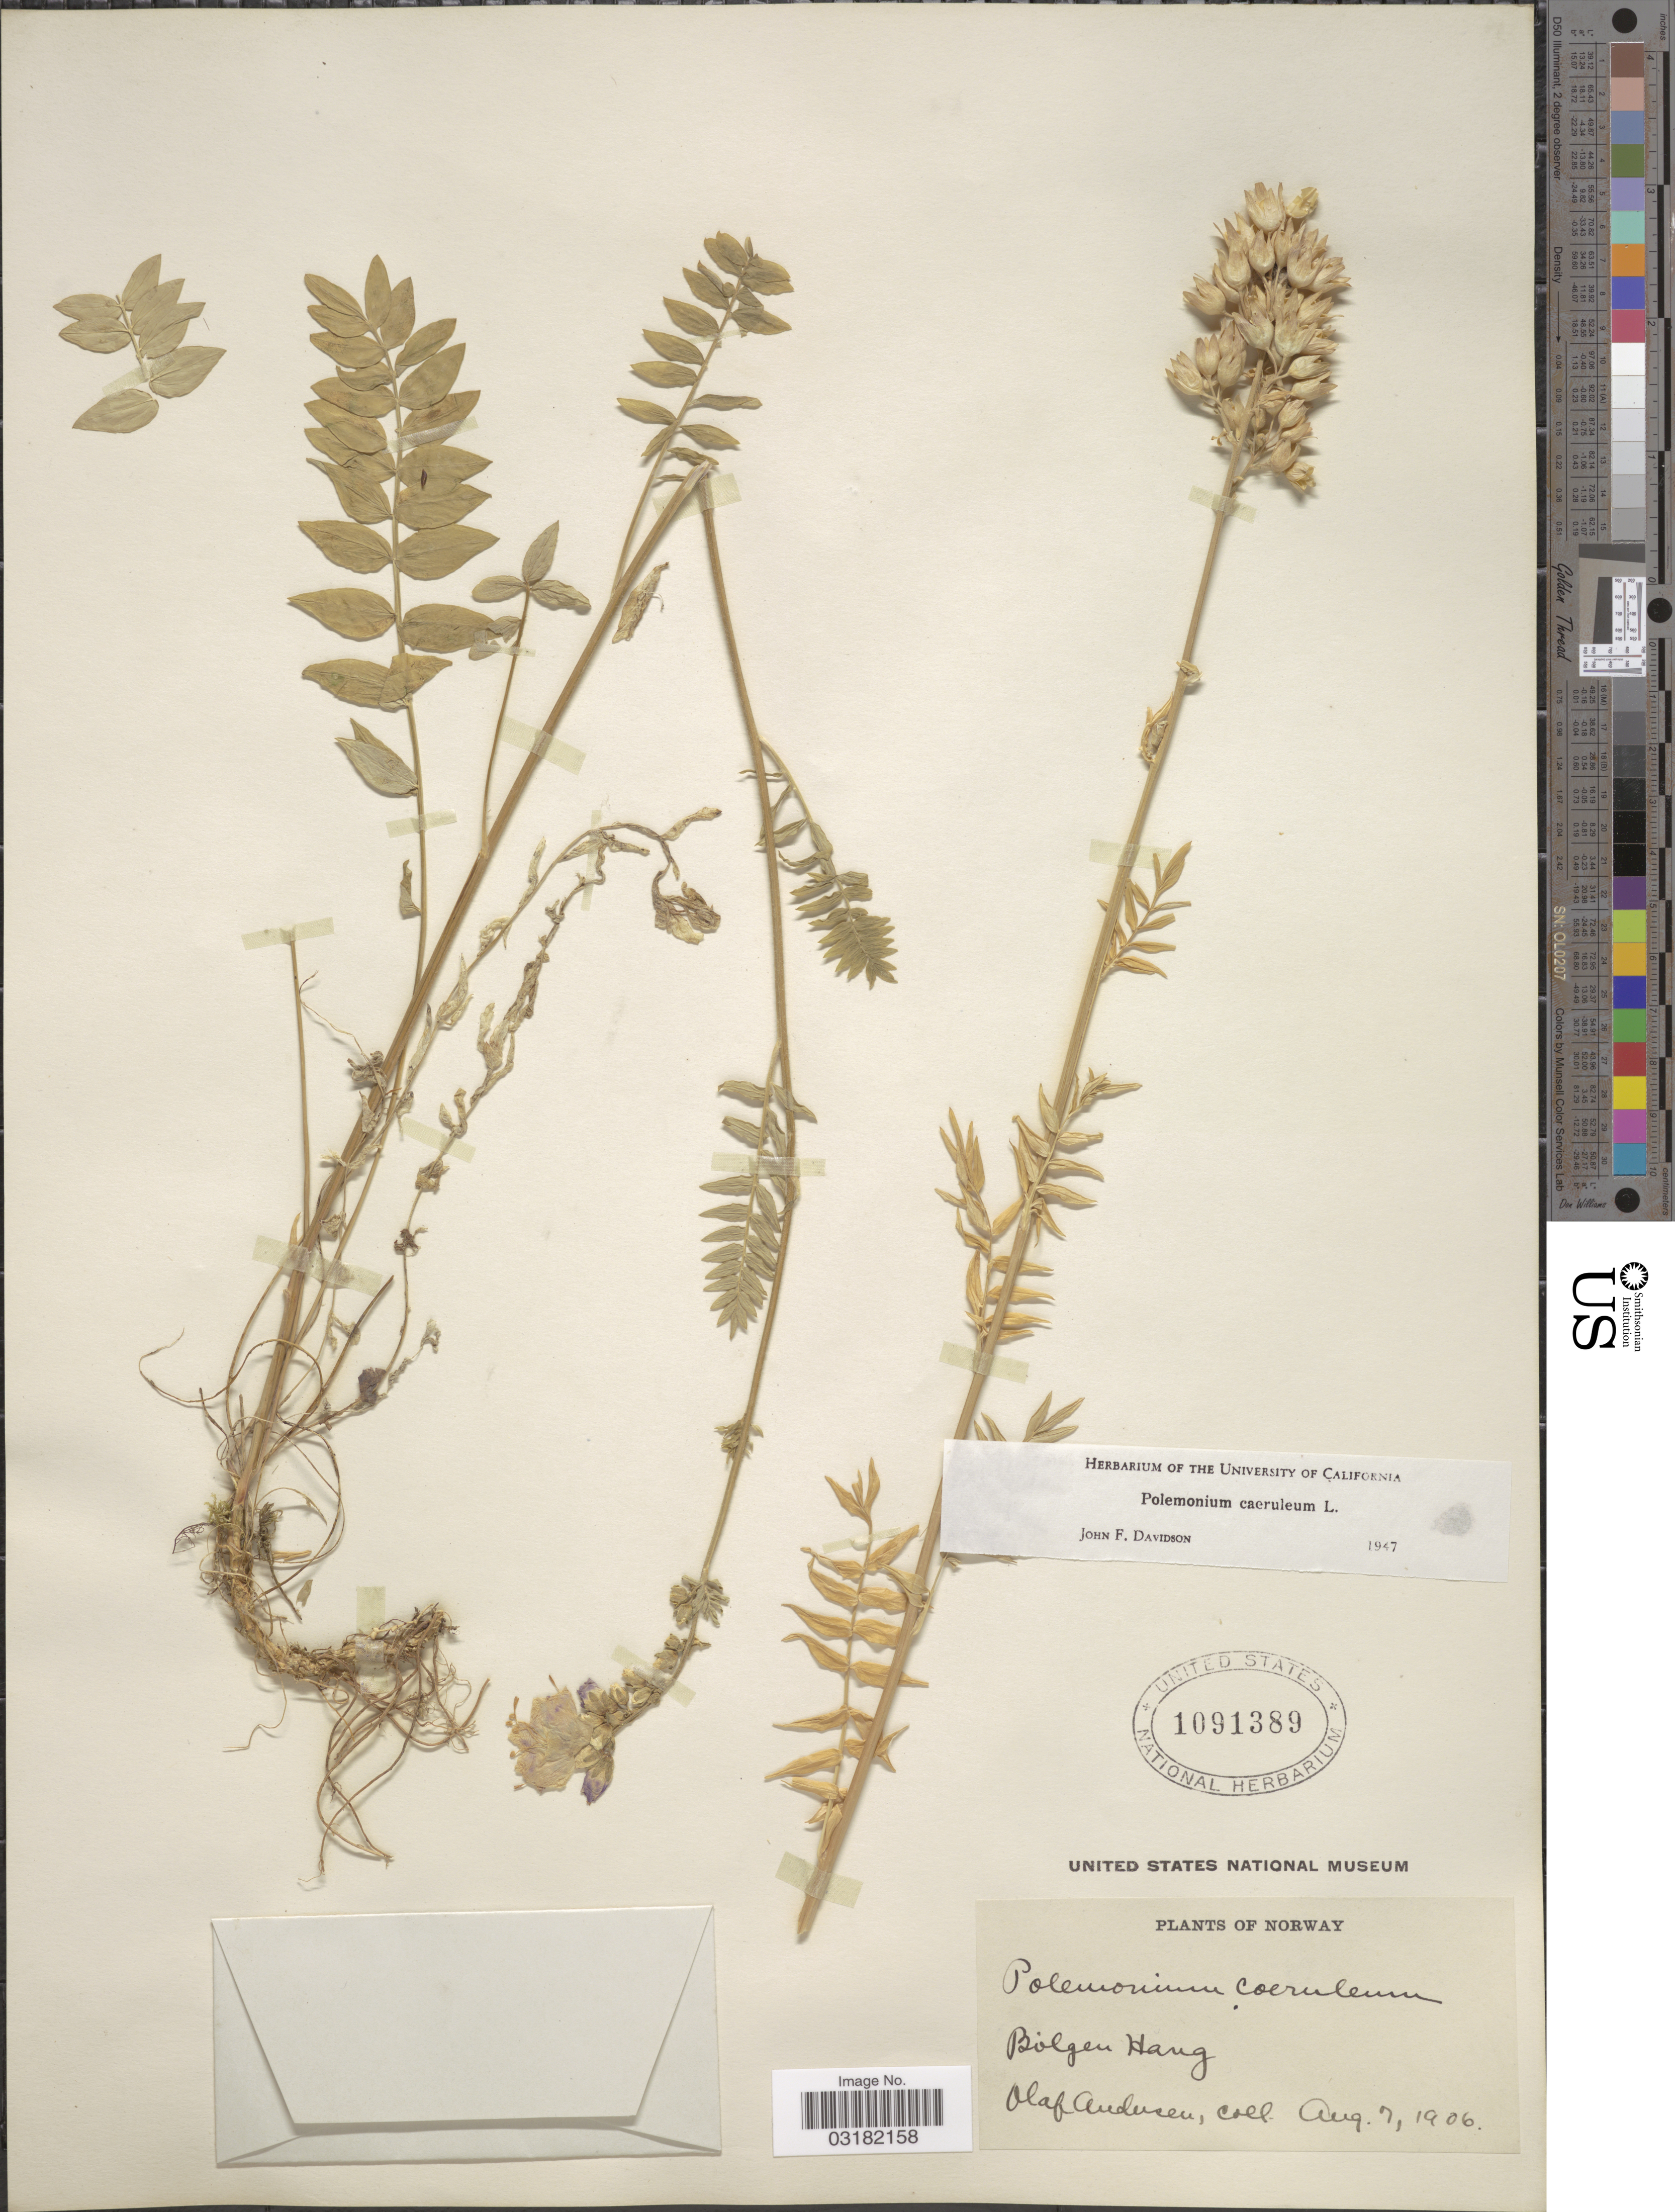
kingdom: Plantae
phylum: Tracheophyta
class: Magnoliopsida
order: Ericales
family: Polemoniaceae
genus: Polemonium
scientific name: Polemonium coeruleum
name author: L.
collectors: O. Andersen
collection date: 1906-08-07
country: Norway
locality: Bolgen Hang.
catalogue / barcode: US 1091389